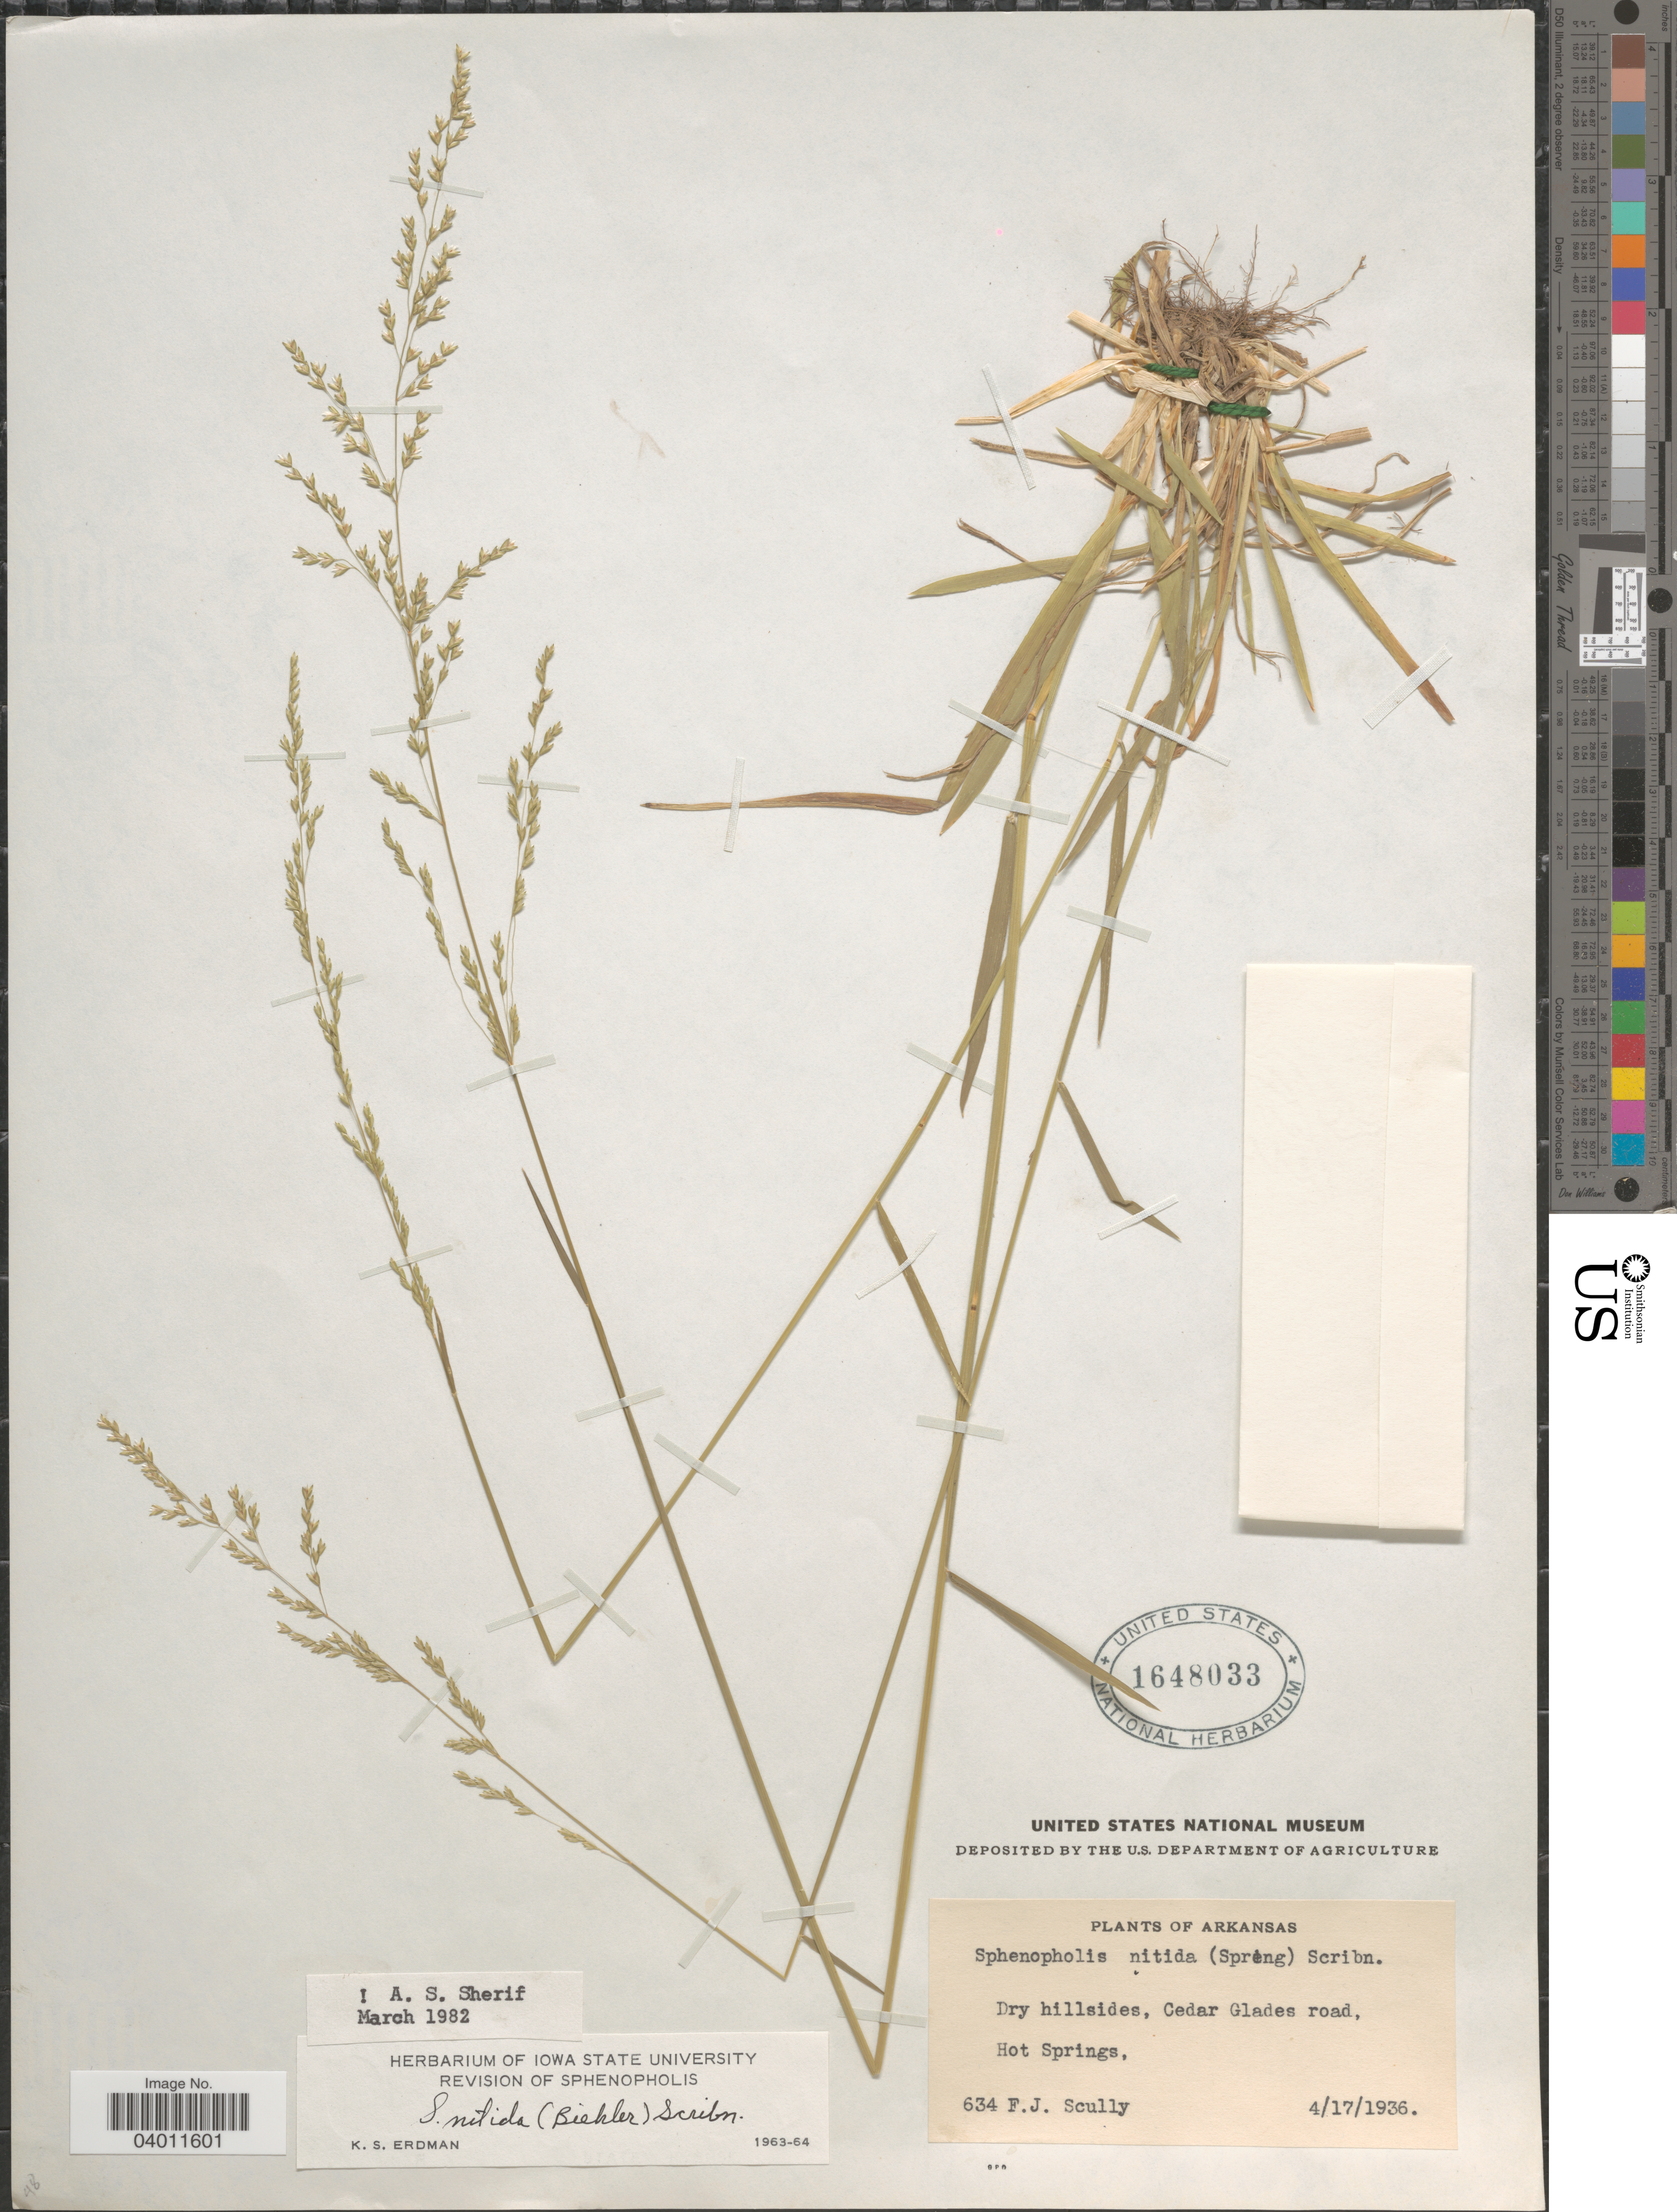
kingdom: Plantae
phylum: Tracheophyta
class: Liliopsida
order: Poales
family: Poaceae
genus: Sphenopholis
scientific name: Sphenopholis nitida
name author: (Biehler) Scribn.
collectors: F. Scully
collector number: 634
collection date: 1936-04-17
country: United States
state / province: Arkansas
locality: Dry hillsides, Cedar Glades road, Hot Springs.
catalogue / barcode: US 1648033